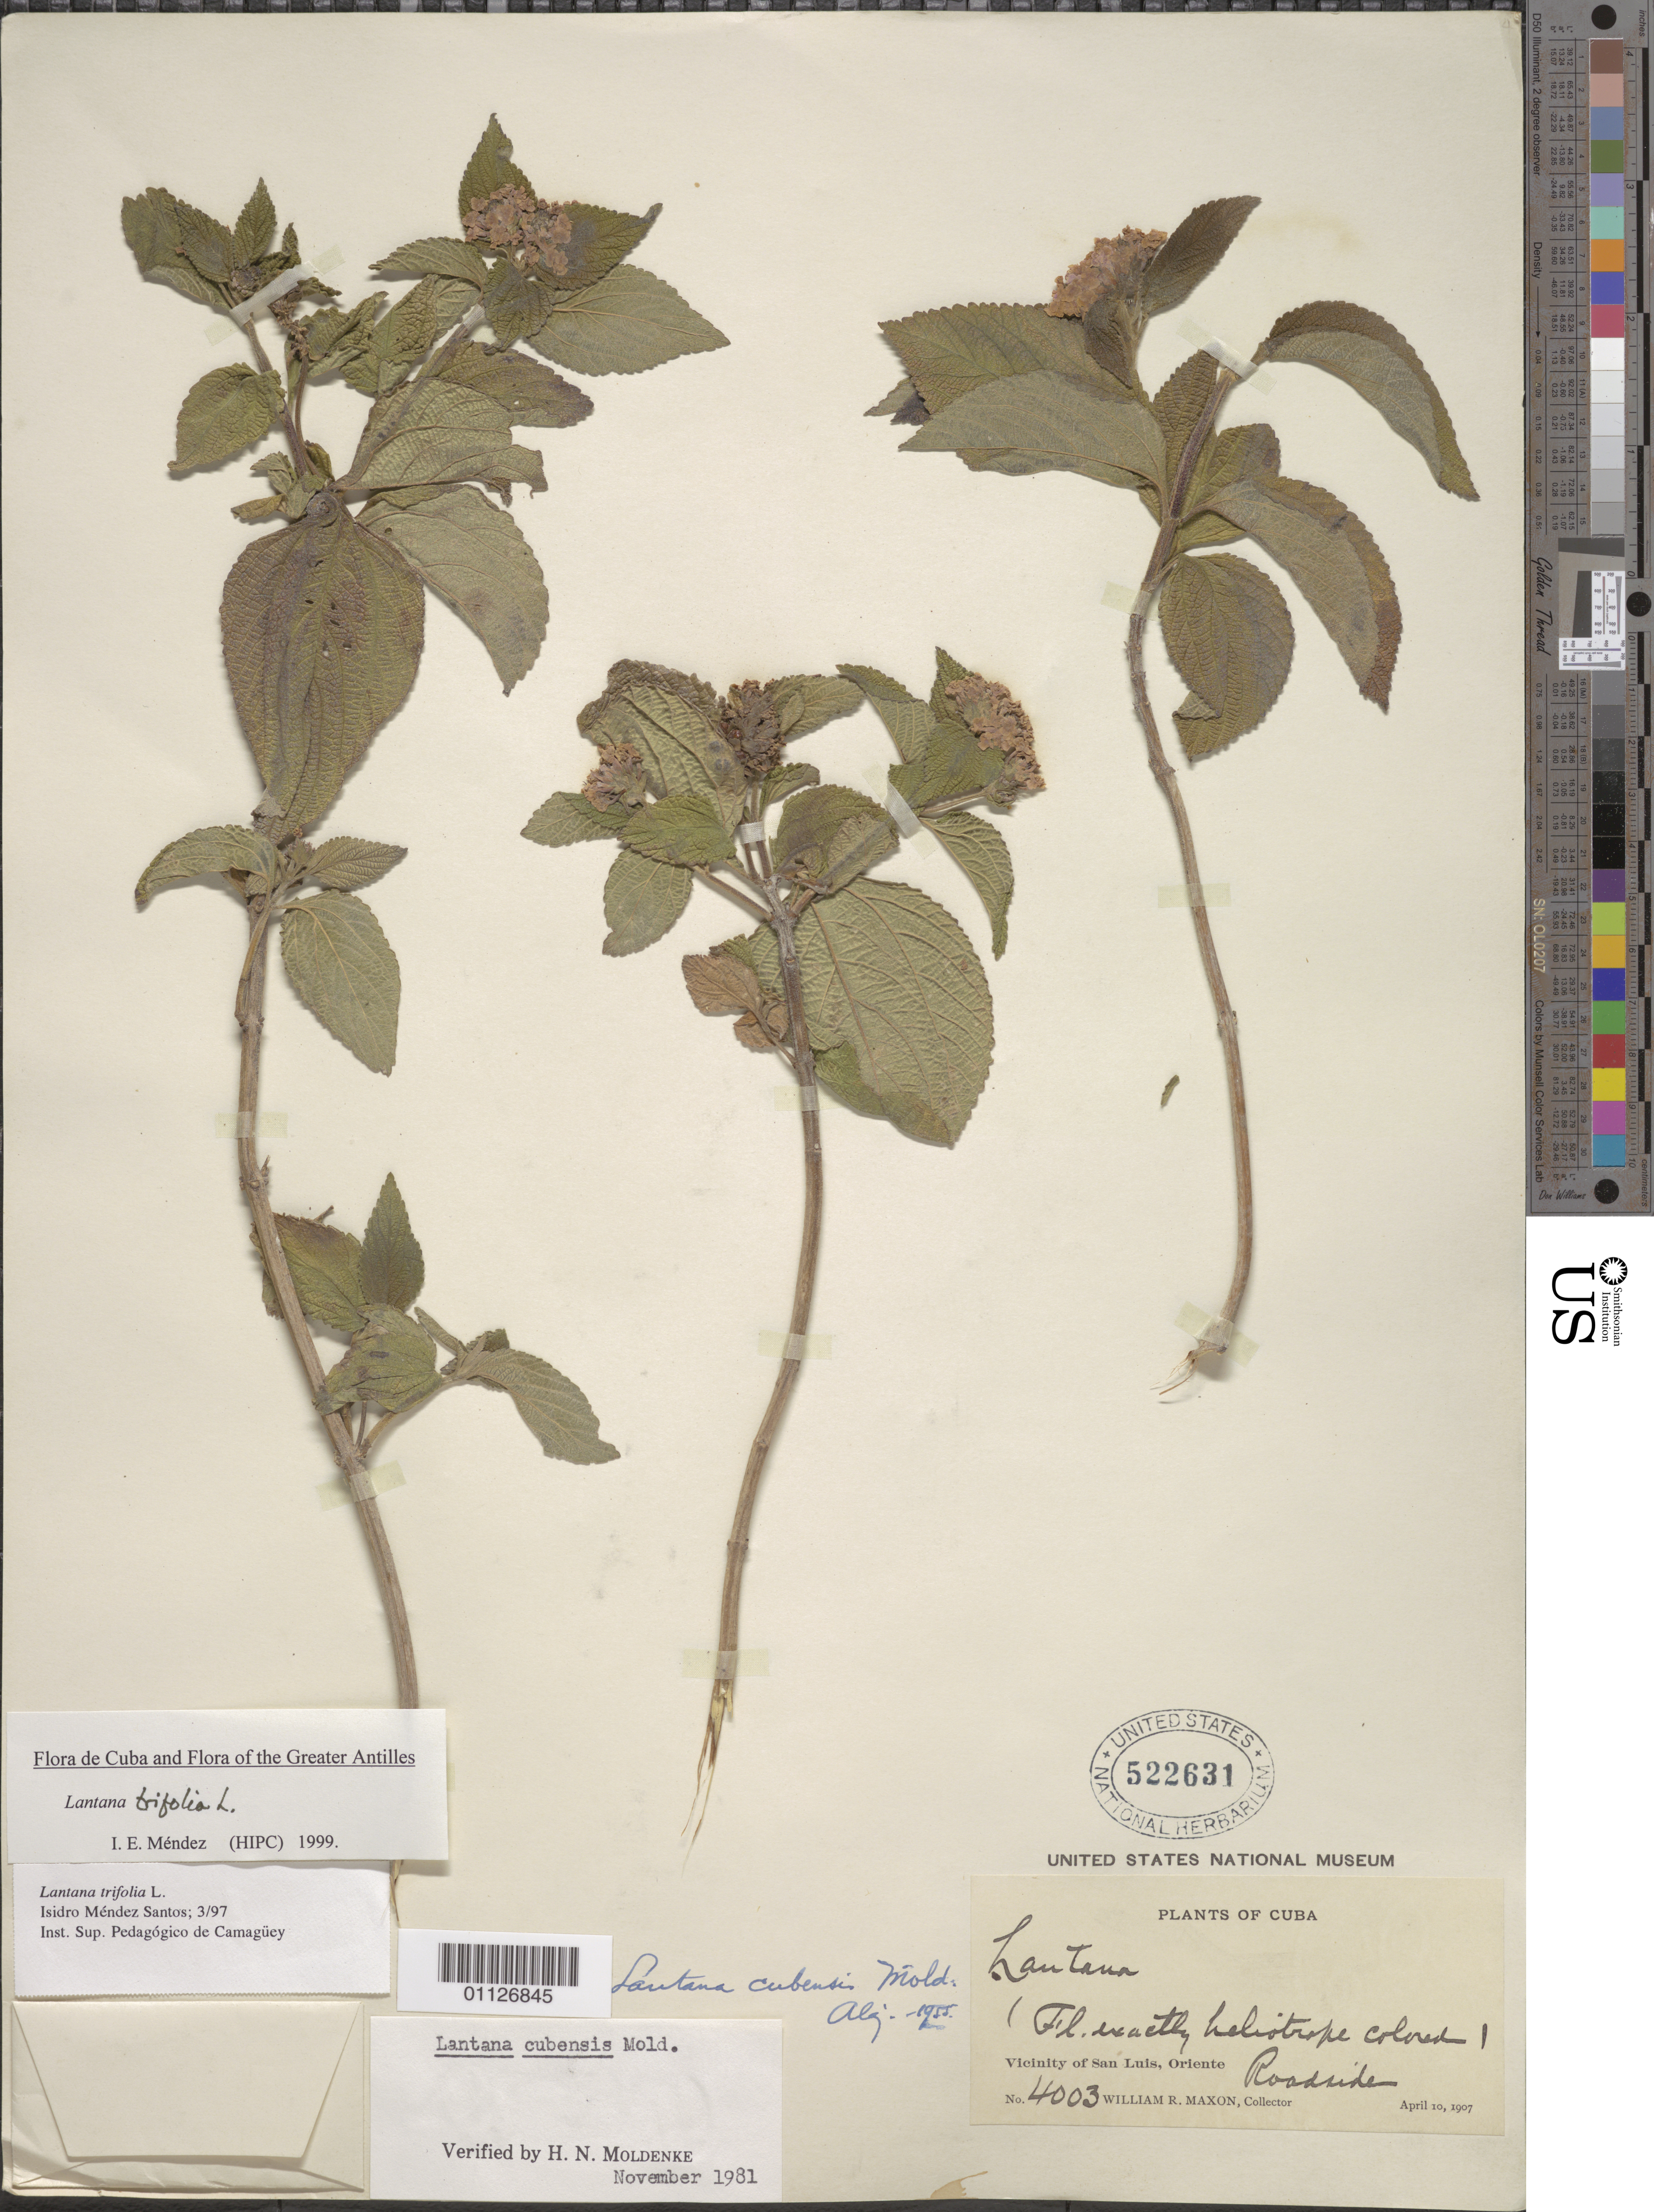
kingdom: Plantae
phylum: Tracheophyta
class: Magnoliopsida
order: Lamiales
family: Verbenaceae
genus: Lantana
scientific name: Lantana trifolia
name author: L.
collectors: W. R. Maxon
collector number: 4003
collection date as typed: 10 Apr 1907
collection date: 1907-04-10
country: Cuba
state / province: Santiago de Cuba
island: Cuba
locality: Vicinity of San Luis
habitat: roadside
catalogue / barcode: US 522631